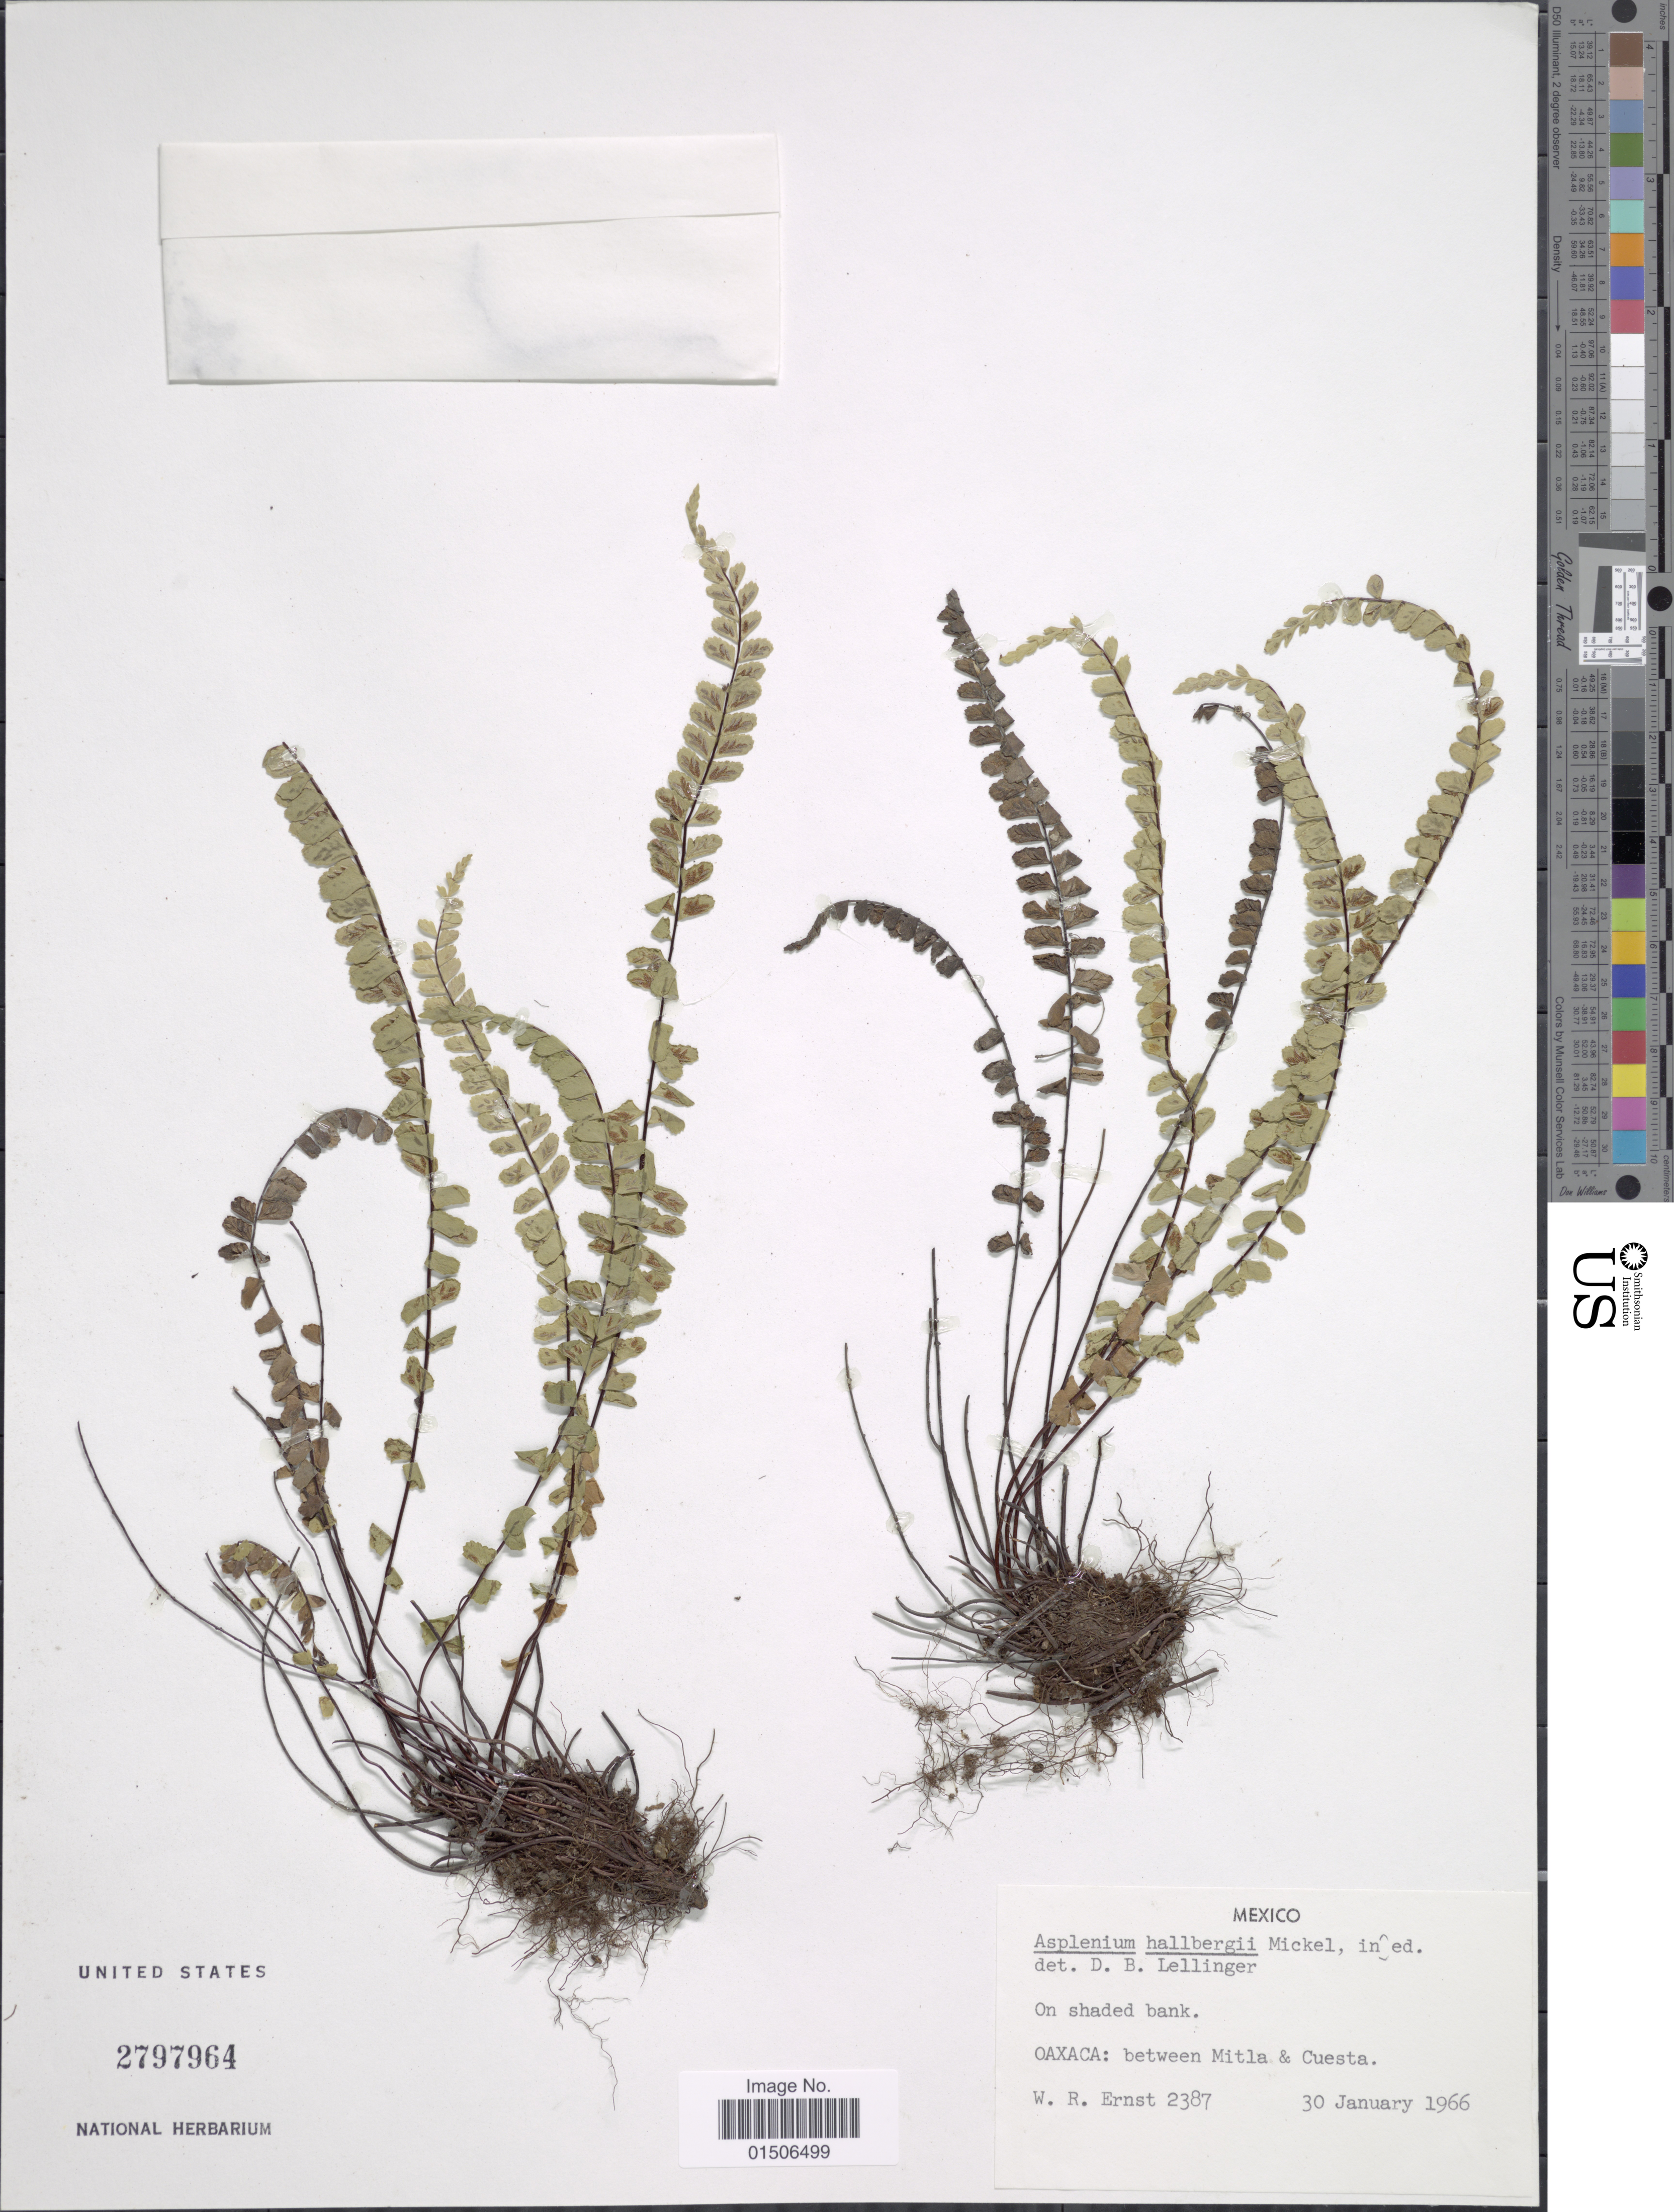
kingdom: Plantae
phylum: Tracheophyta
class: Polypodiopsida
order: Polypodiales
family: Aspleniaceae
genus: Asplenium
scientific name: Asplenium hallbergii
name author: Mickel & Beitel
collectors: W. R. Ernst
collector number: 2387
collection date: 1966-01-30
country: Mexico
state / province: Oaxaca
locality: Between MItla & Cuesta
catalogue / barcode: US 2797964